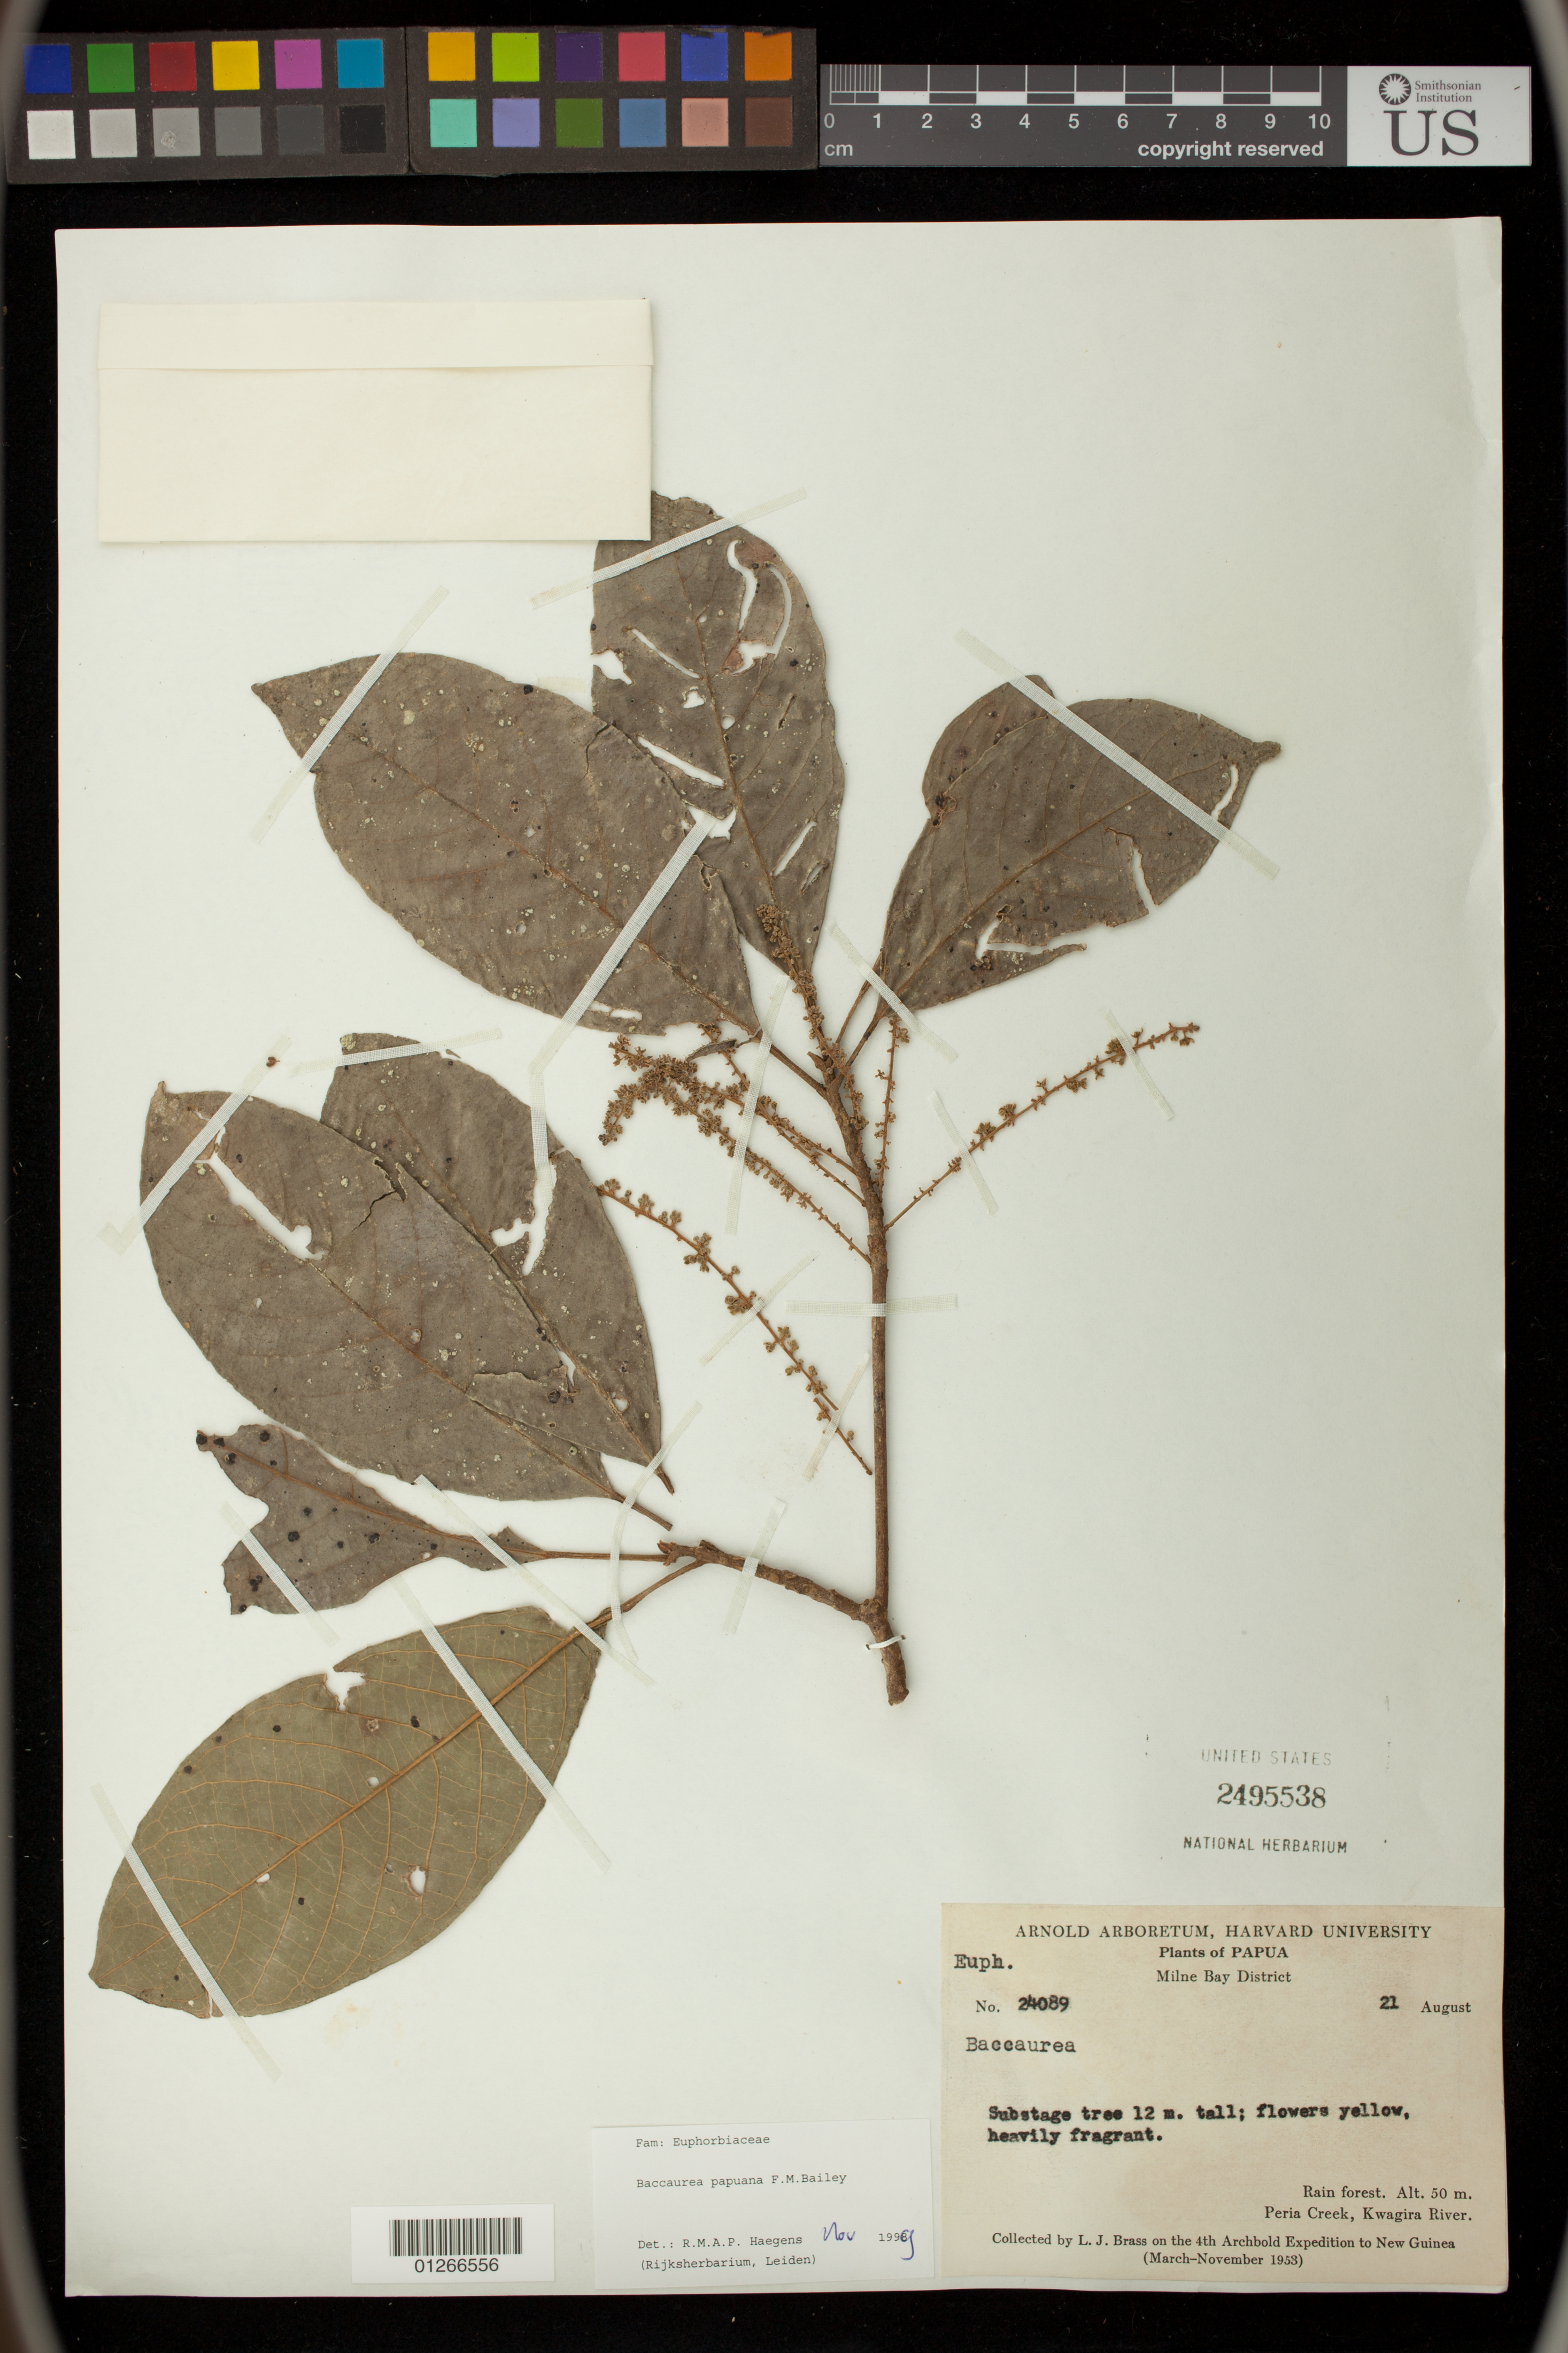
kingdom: Plantae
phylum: Tracheophyta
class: Magnoliopsida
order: Malpighiales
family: Phyllanthaceae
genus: Baccaurea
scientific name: Baccaurea papuana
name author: F.M. Bailey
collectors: L. J. Brass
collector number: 24089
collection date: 1953-08-21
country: Papua New Guinea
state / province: Milne Bay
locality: Peria Creek, Kwagira River.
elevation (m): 50